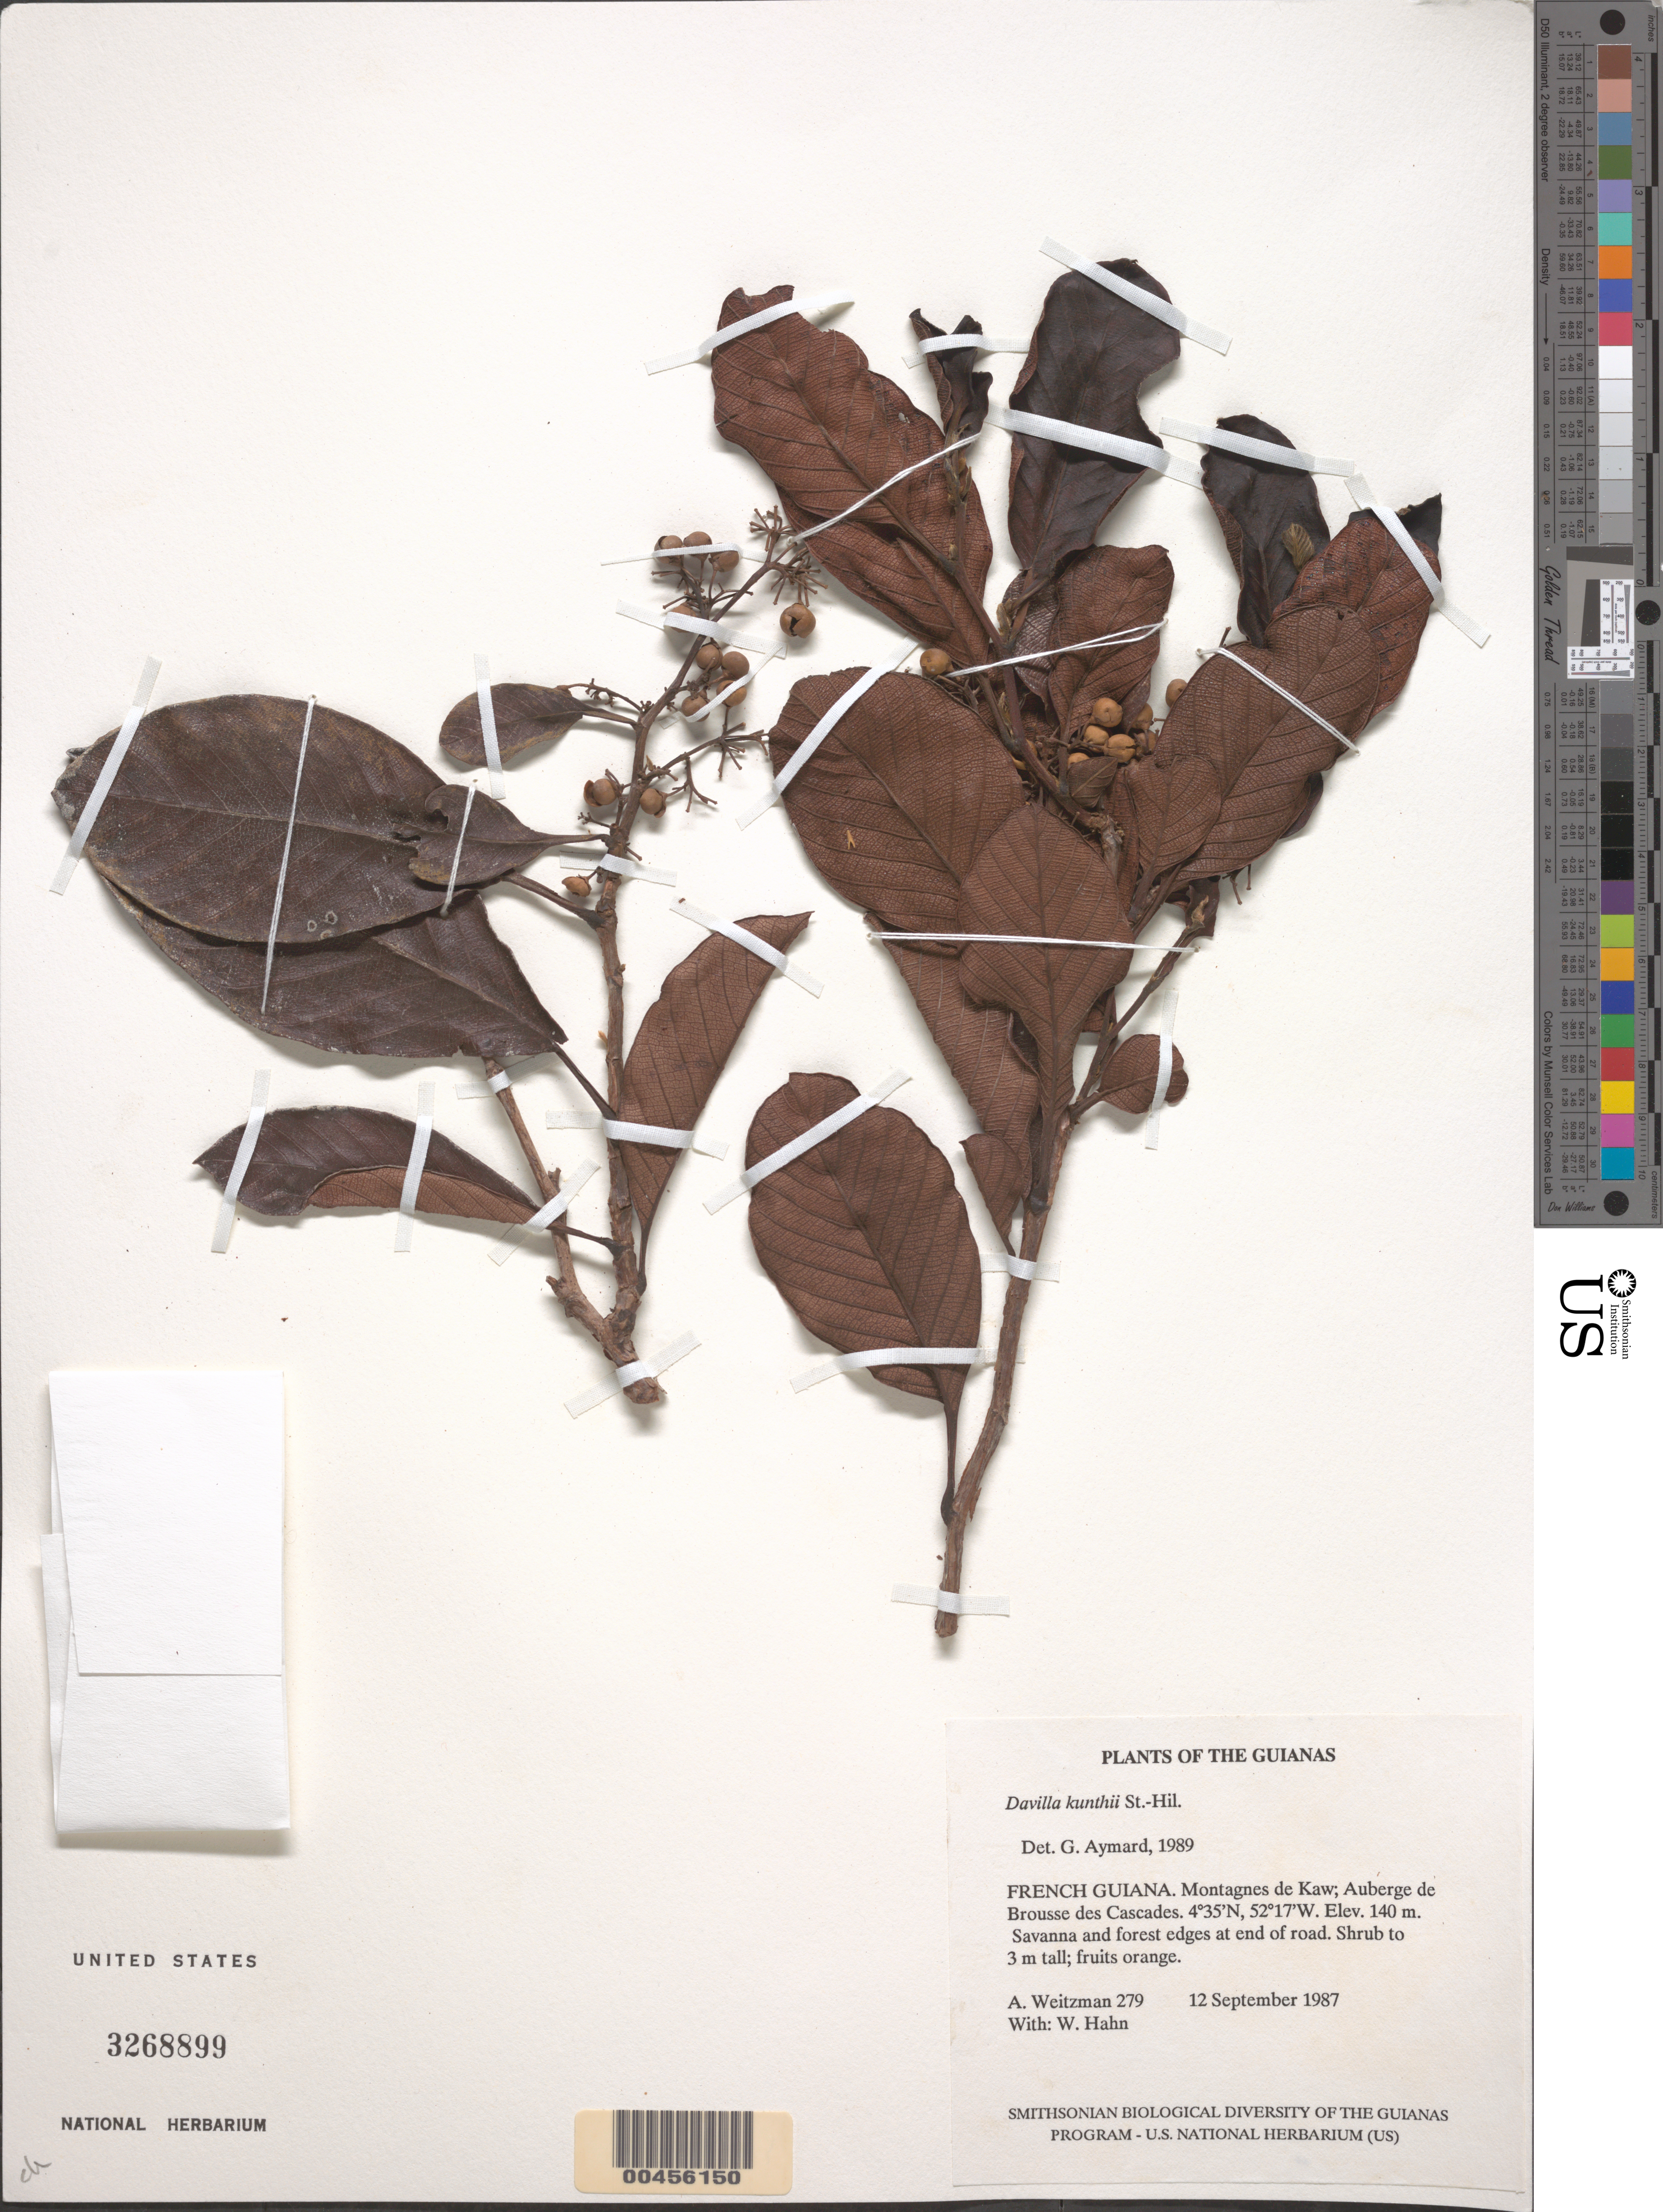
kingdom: Plantae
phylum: Tracheophyta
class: Magnoliopsida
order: Dilleniales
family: Dilleniaceae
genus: Davilla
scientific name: Davilla kunthii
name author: A. St.-Hil.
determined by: Aymard C., G. A., (PORT), Univ. Nac. Exp. de los Llanos Ezequiel Zamora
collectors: A. L. Weitzman & W. Hahn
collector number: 279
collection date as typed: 12 September 1987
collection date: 1987-09-12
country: French Guiana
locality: Montagnes de Kaw; Auberge de Brousse des Cascades. At end of road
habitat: Savanna and forest edges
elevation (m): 140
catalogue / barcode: US 3268899